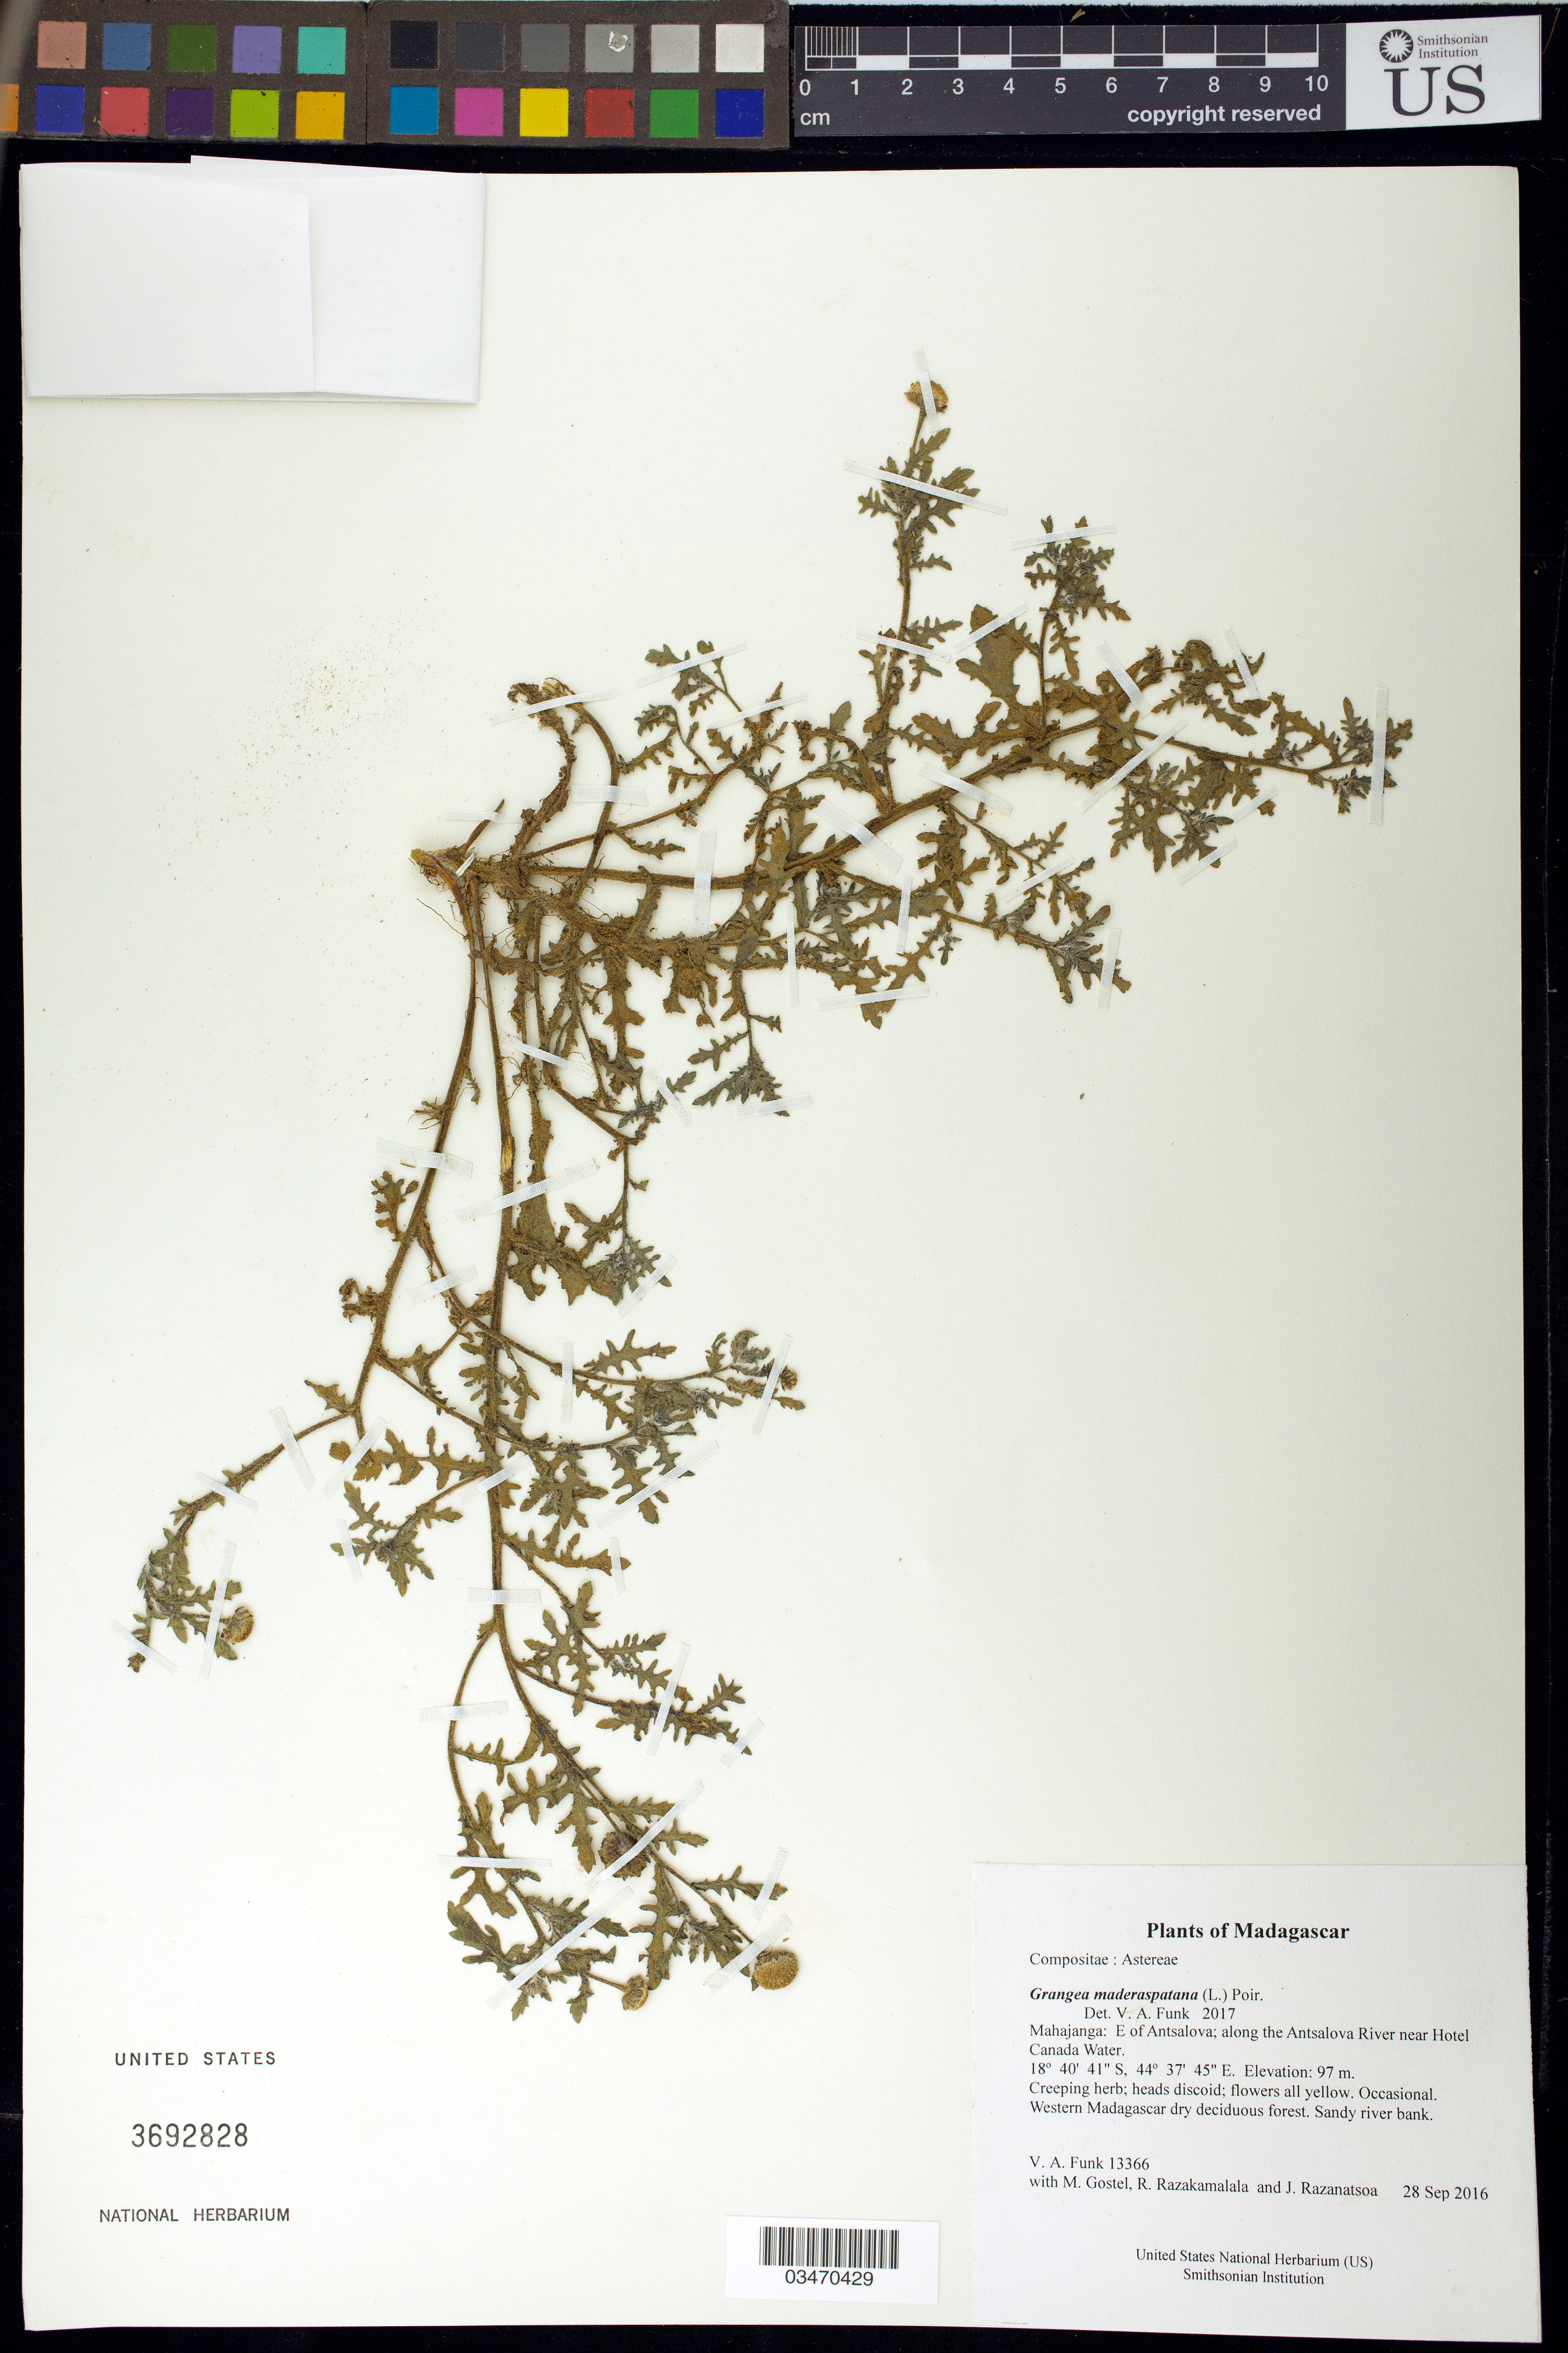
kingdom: Plantae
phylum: Tracheophyta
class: Magnoliopsida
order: Asterales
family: Asteraceae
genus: Grangea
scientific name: Grangea maderaspatana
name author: (L.) Poir.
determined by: Funk, Vicki A., (BOT), Smithsonian Institution - National Museum of Natural History (UNITED STATES)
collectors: M. R. Gostel, R. Razakamalala & J. Razanatsoa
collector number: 13366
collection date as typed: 28 Sep 2016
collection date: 2016-09-28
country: Madagascar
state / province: Melaky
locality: E of Antsalova; along the Antsalova River near Hotel Canada Water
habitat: Western Madagascar dry deciduous forest. Sandy river bank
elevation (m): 97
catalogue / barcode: US 3692828